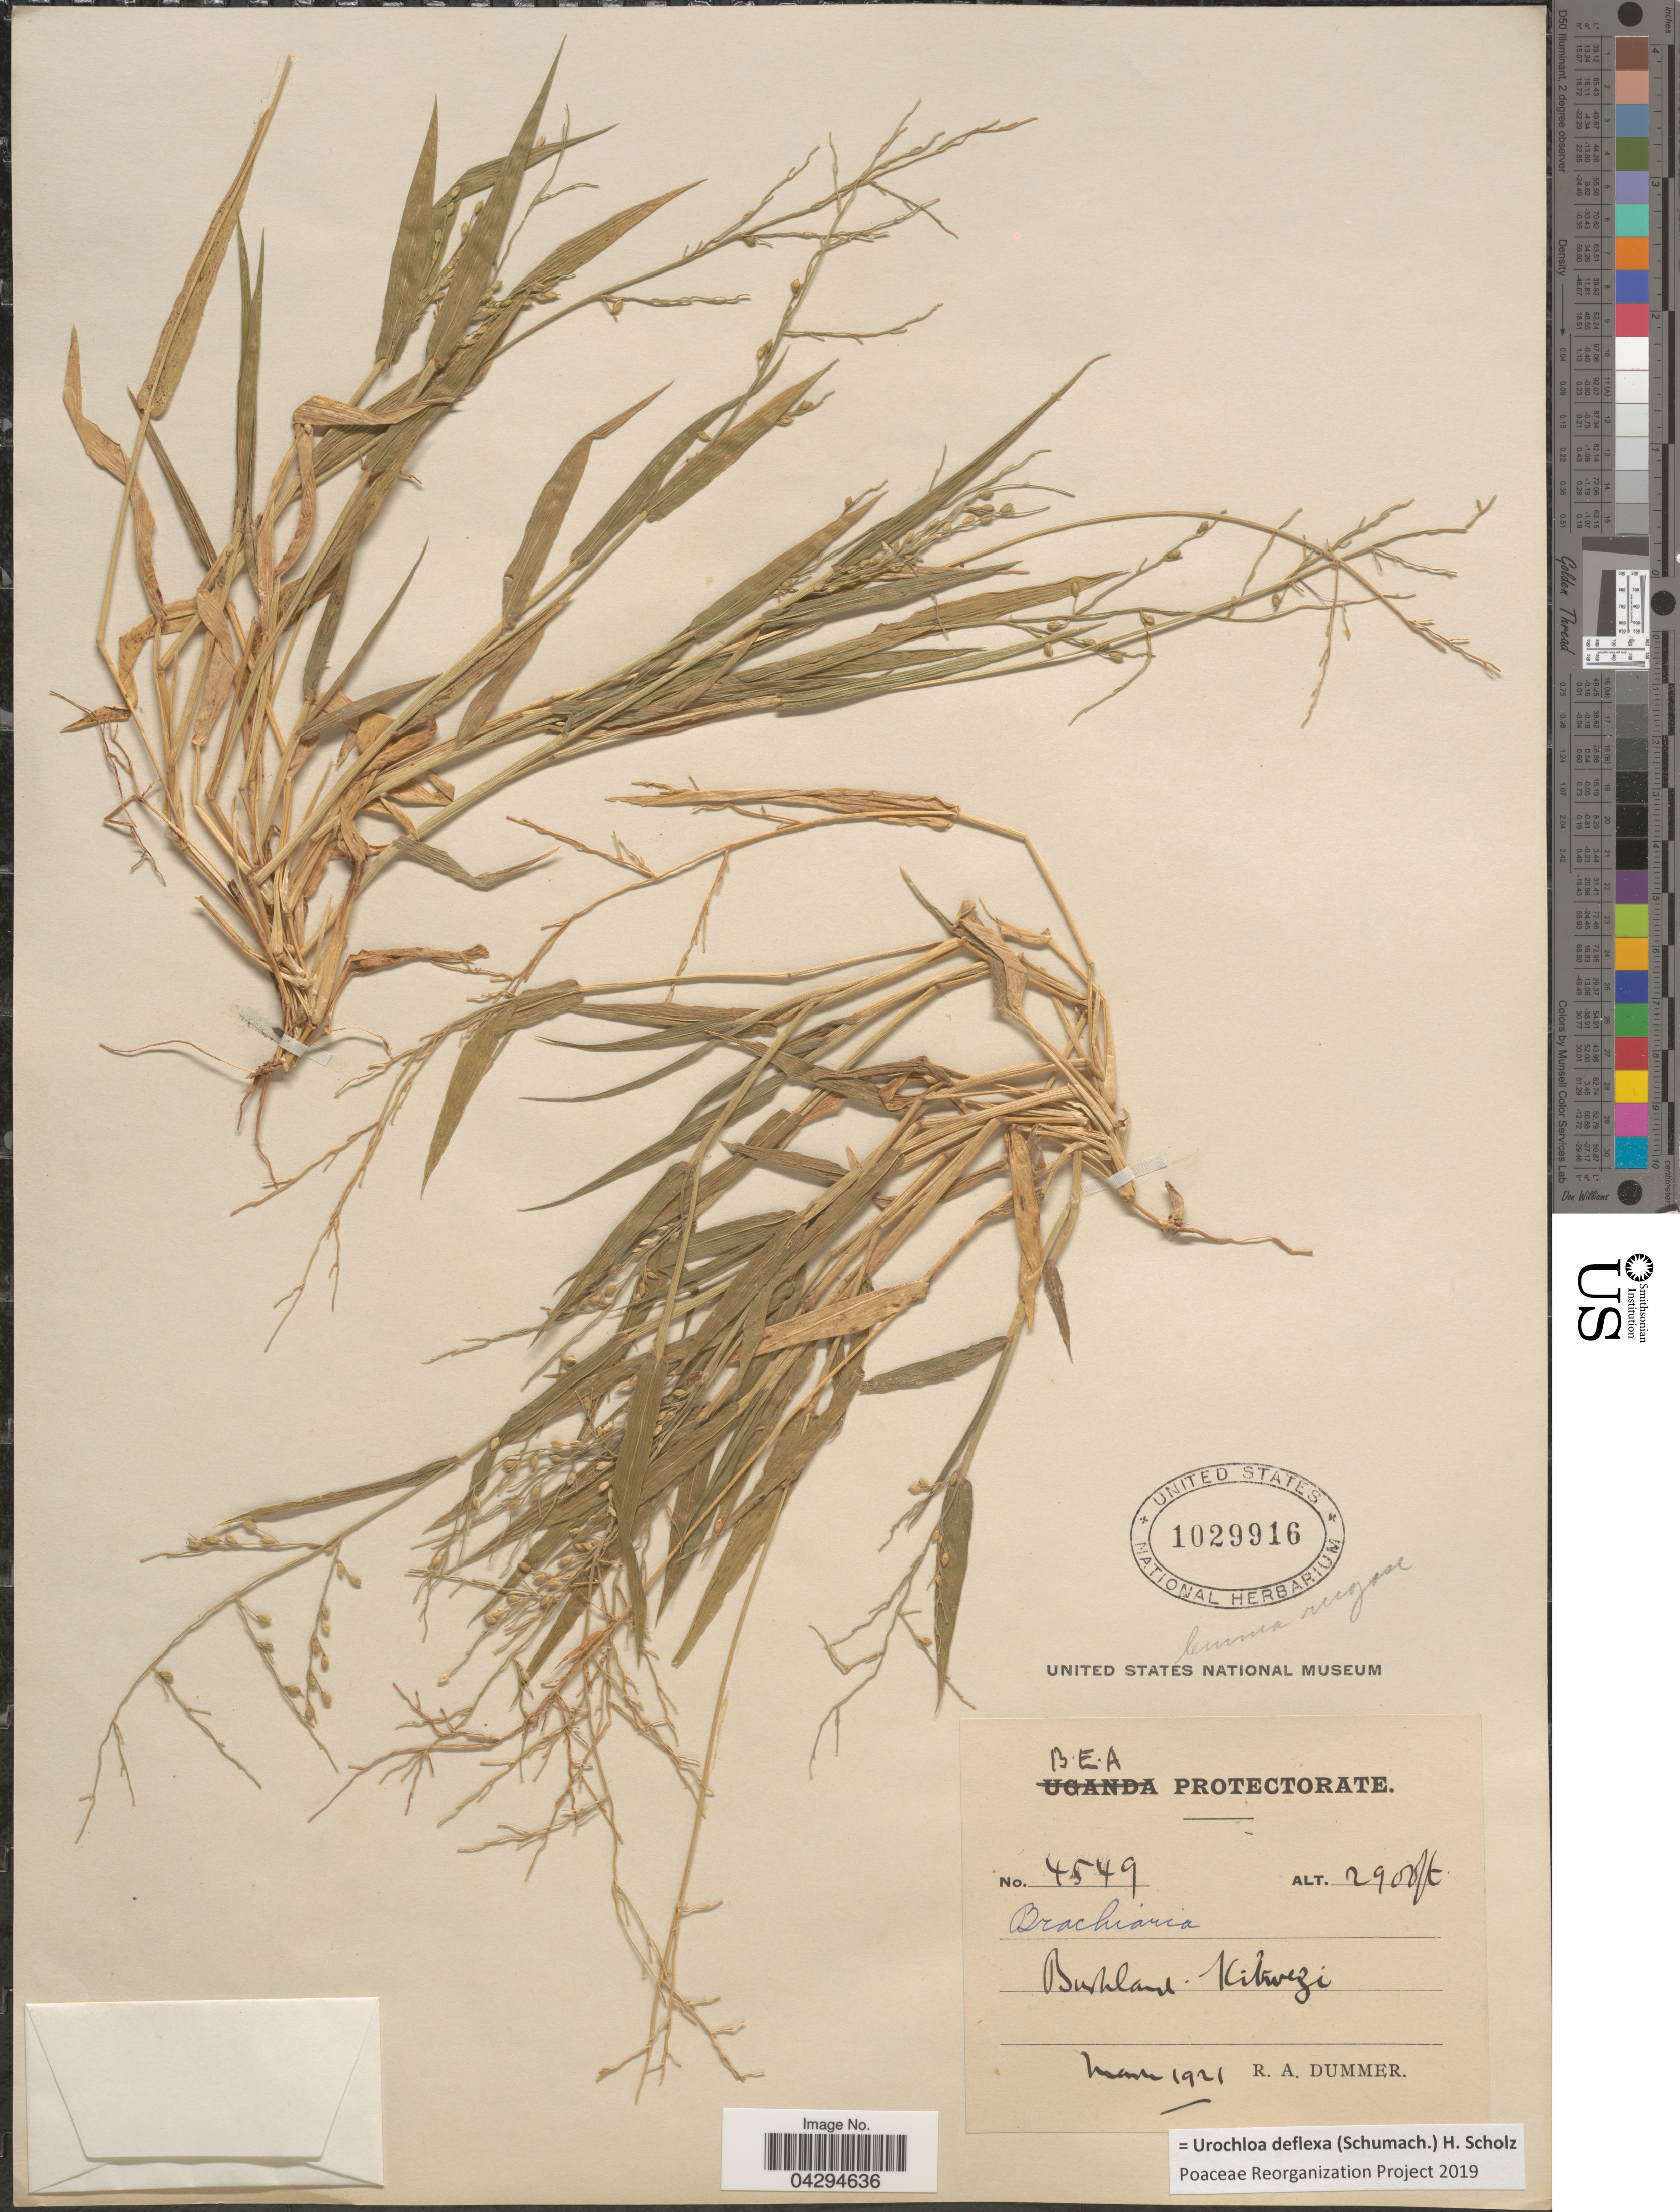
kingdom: Plantae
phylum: Tracheophyta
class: Liliopsida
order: Poales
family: Poaceae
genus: Urochloa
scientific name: Urochloa deflexa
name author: (Schumach.) H. Scholz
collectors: R. A. Dümmer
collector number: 4549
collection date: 1921-03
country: Kenya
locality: B.E.A. Protectorate. Bushland. Kibwezi.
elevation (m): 884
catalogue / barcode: US 1029916